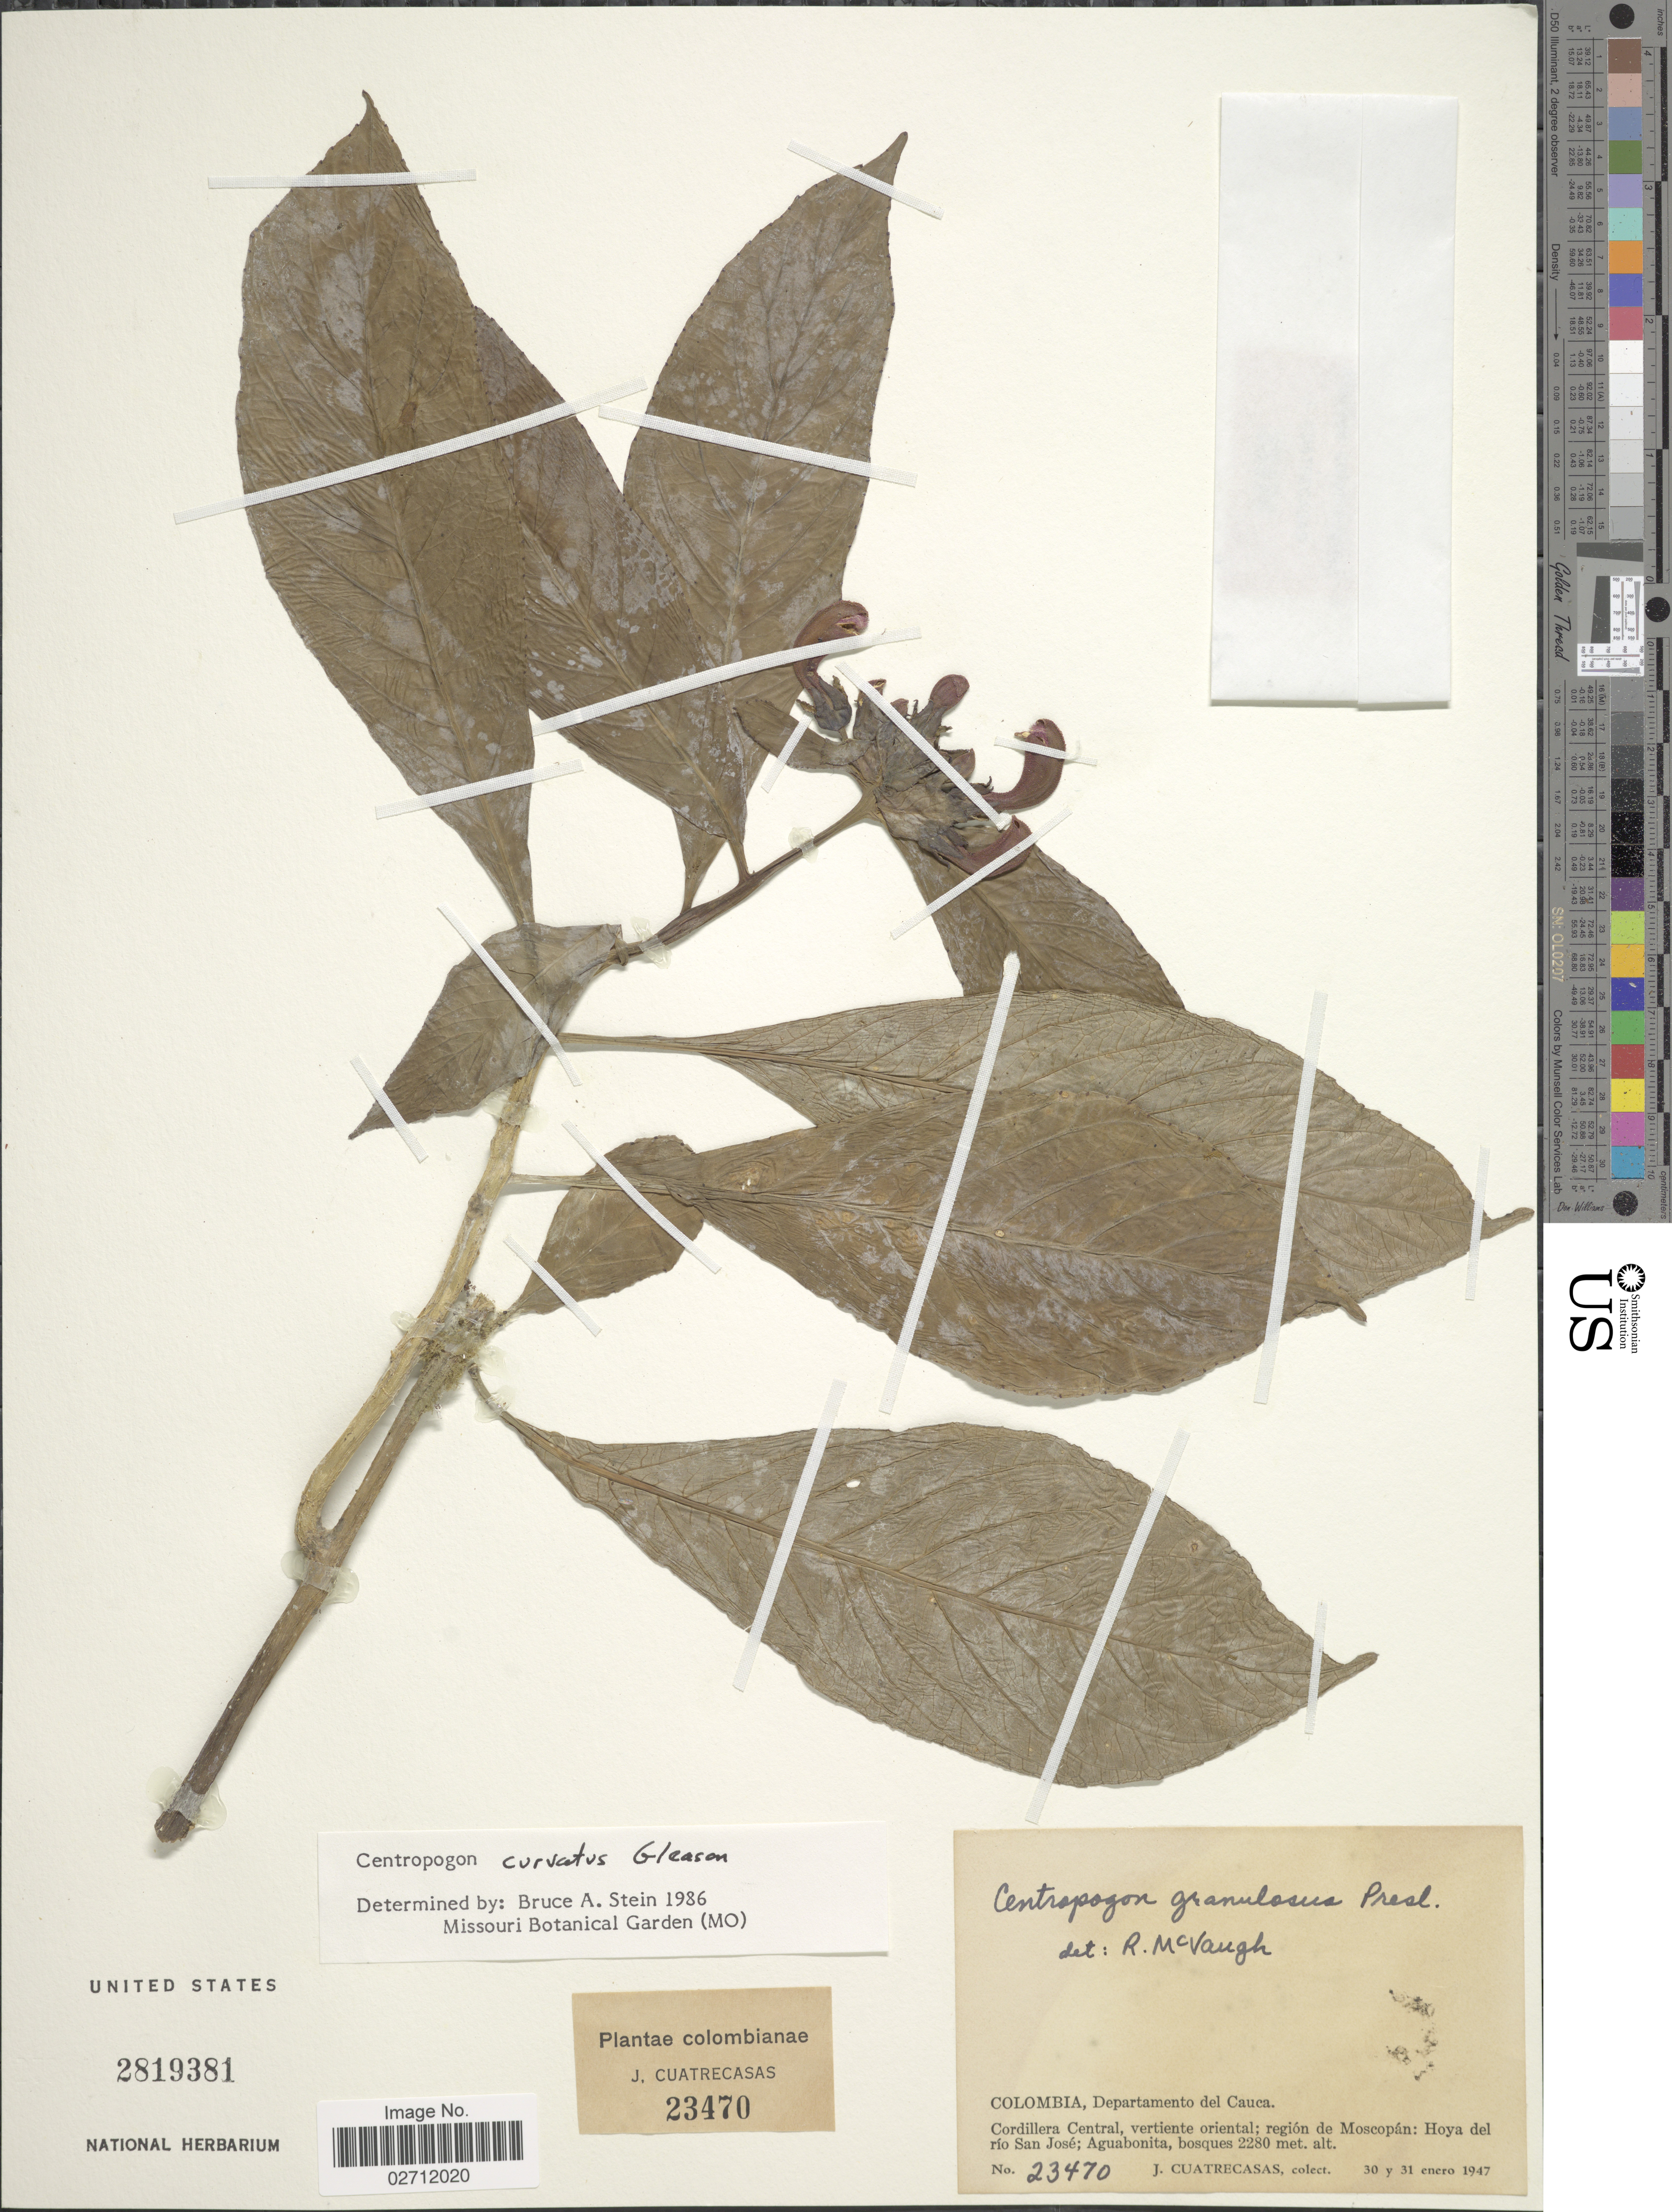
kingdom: Plantae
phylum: Tracheophyta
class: Magnoliopsida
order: Asterales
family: Campanulaceae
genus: Centropogon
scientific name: Centropogon curvatus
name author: Gleason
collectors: J. Cuatrecasas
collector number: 23470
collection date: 1947-01-30/1947-01-31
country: Colombia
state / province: Cauca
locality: Cordillera Central, vertiente oriental; region de Moscopan: Hoya del rio San Jose; Aguabonita.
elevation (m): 2280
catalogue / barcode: US 2819381